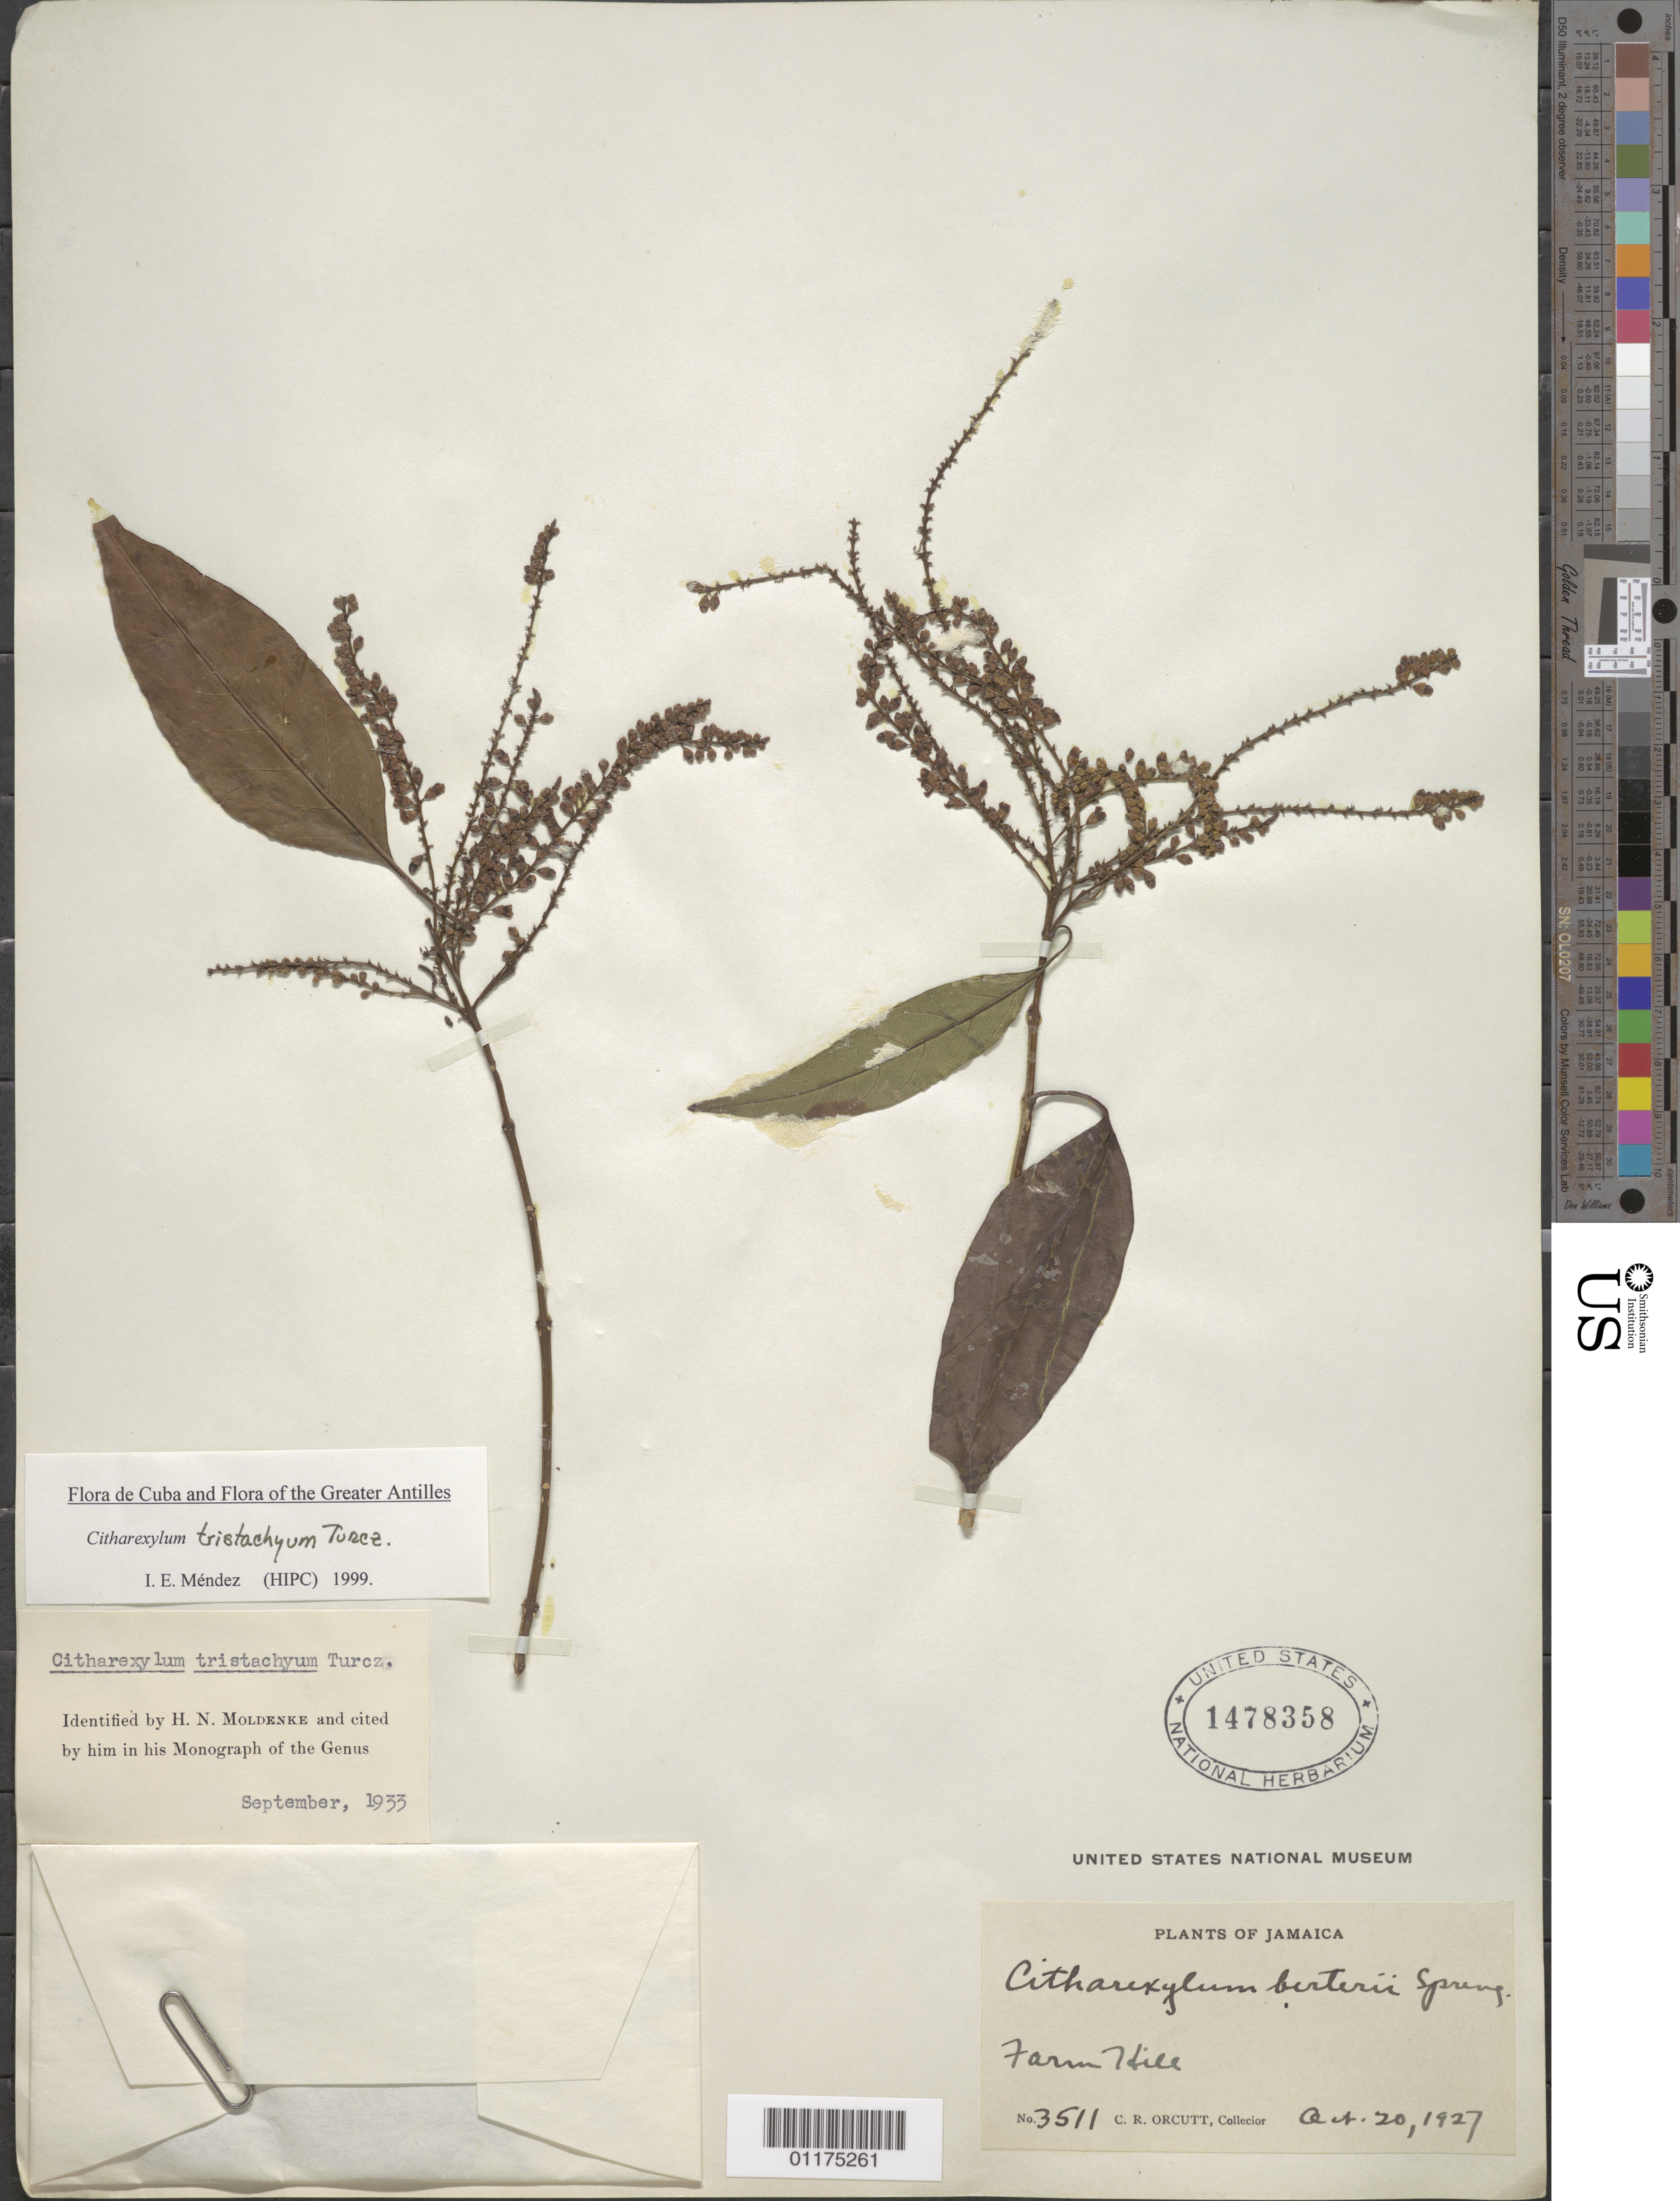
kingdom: Plantae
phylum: Tracheophyta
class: Magnoliopsida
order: Lamiales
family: Verbenaceae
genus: Citharexylum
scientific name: Citharexylum tristachyum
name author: Turcz.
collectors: C. R. Orcutt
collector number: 3511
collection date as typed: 20 Oct 1927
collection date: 1927-10-20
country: Jamaica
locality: Farm Hill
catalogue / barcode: US 1478358